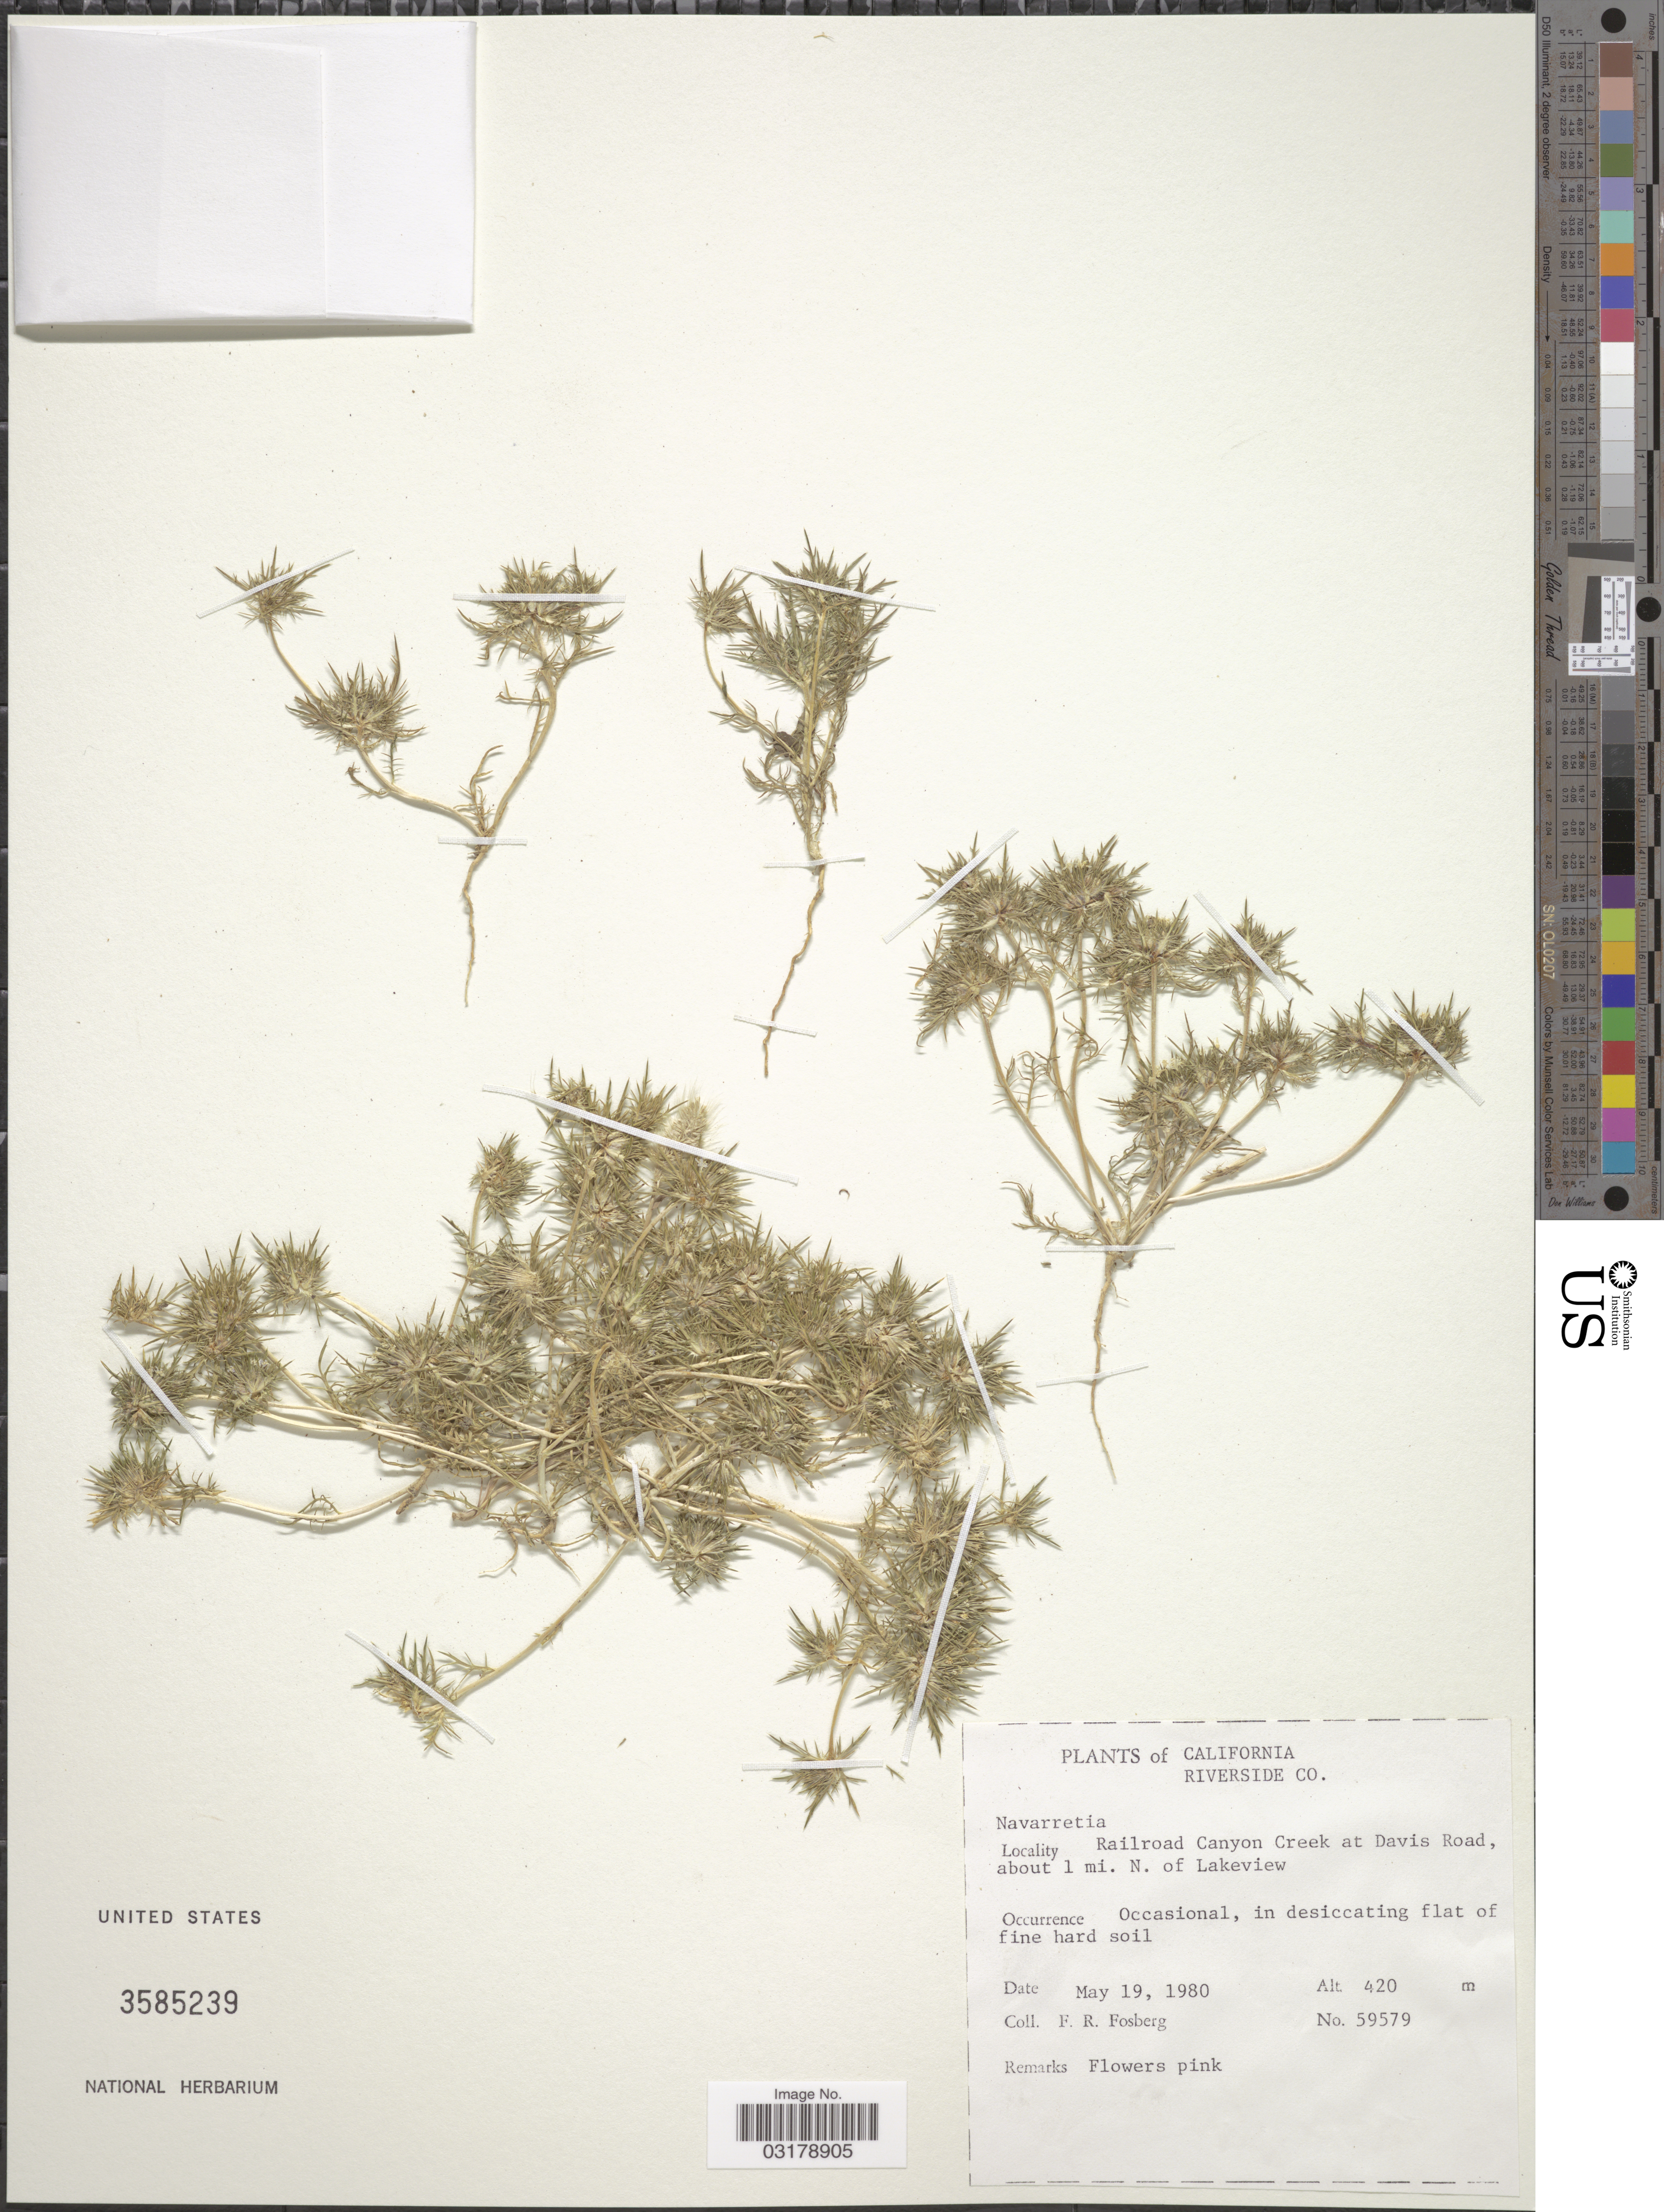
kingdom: Plantae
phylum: Tracheophyta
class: Magnoliopsida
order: Ericales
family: Polemoniaceae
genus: Navarretia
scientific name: Navarretia sp.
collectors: F. R. Fosberg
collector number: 59579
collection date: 1980-05-19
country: United States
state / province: California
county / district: Riverside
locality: Riverside Co. Railroad Canyon Creek at Davis Road, about 1 mi. N. of Lakeview.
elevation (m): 420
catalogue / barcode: US 3585239